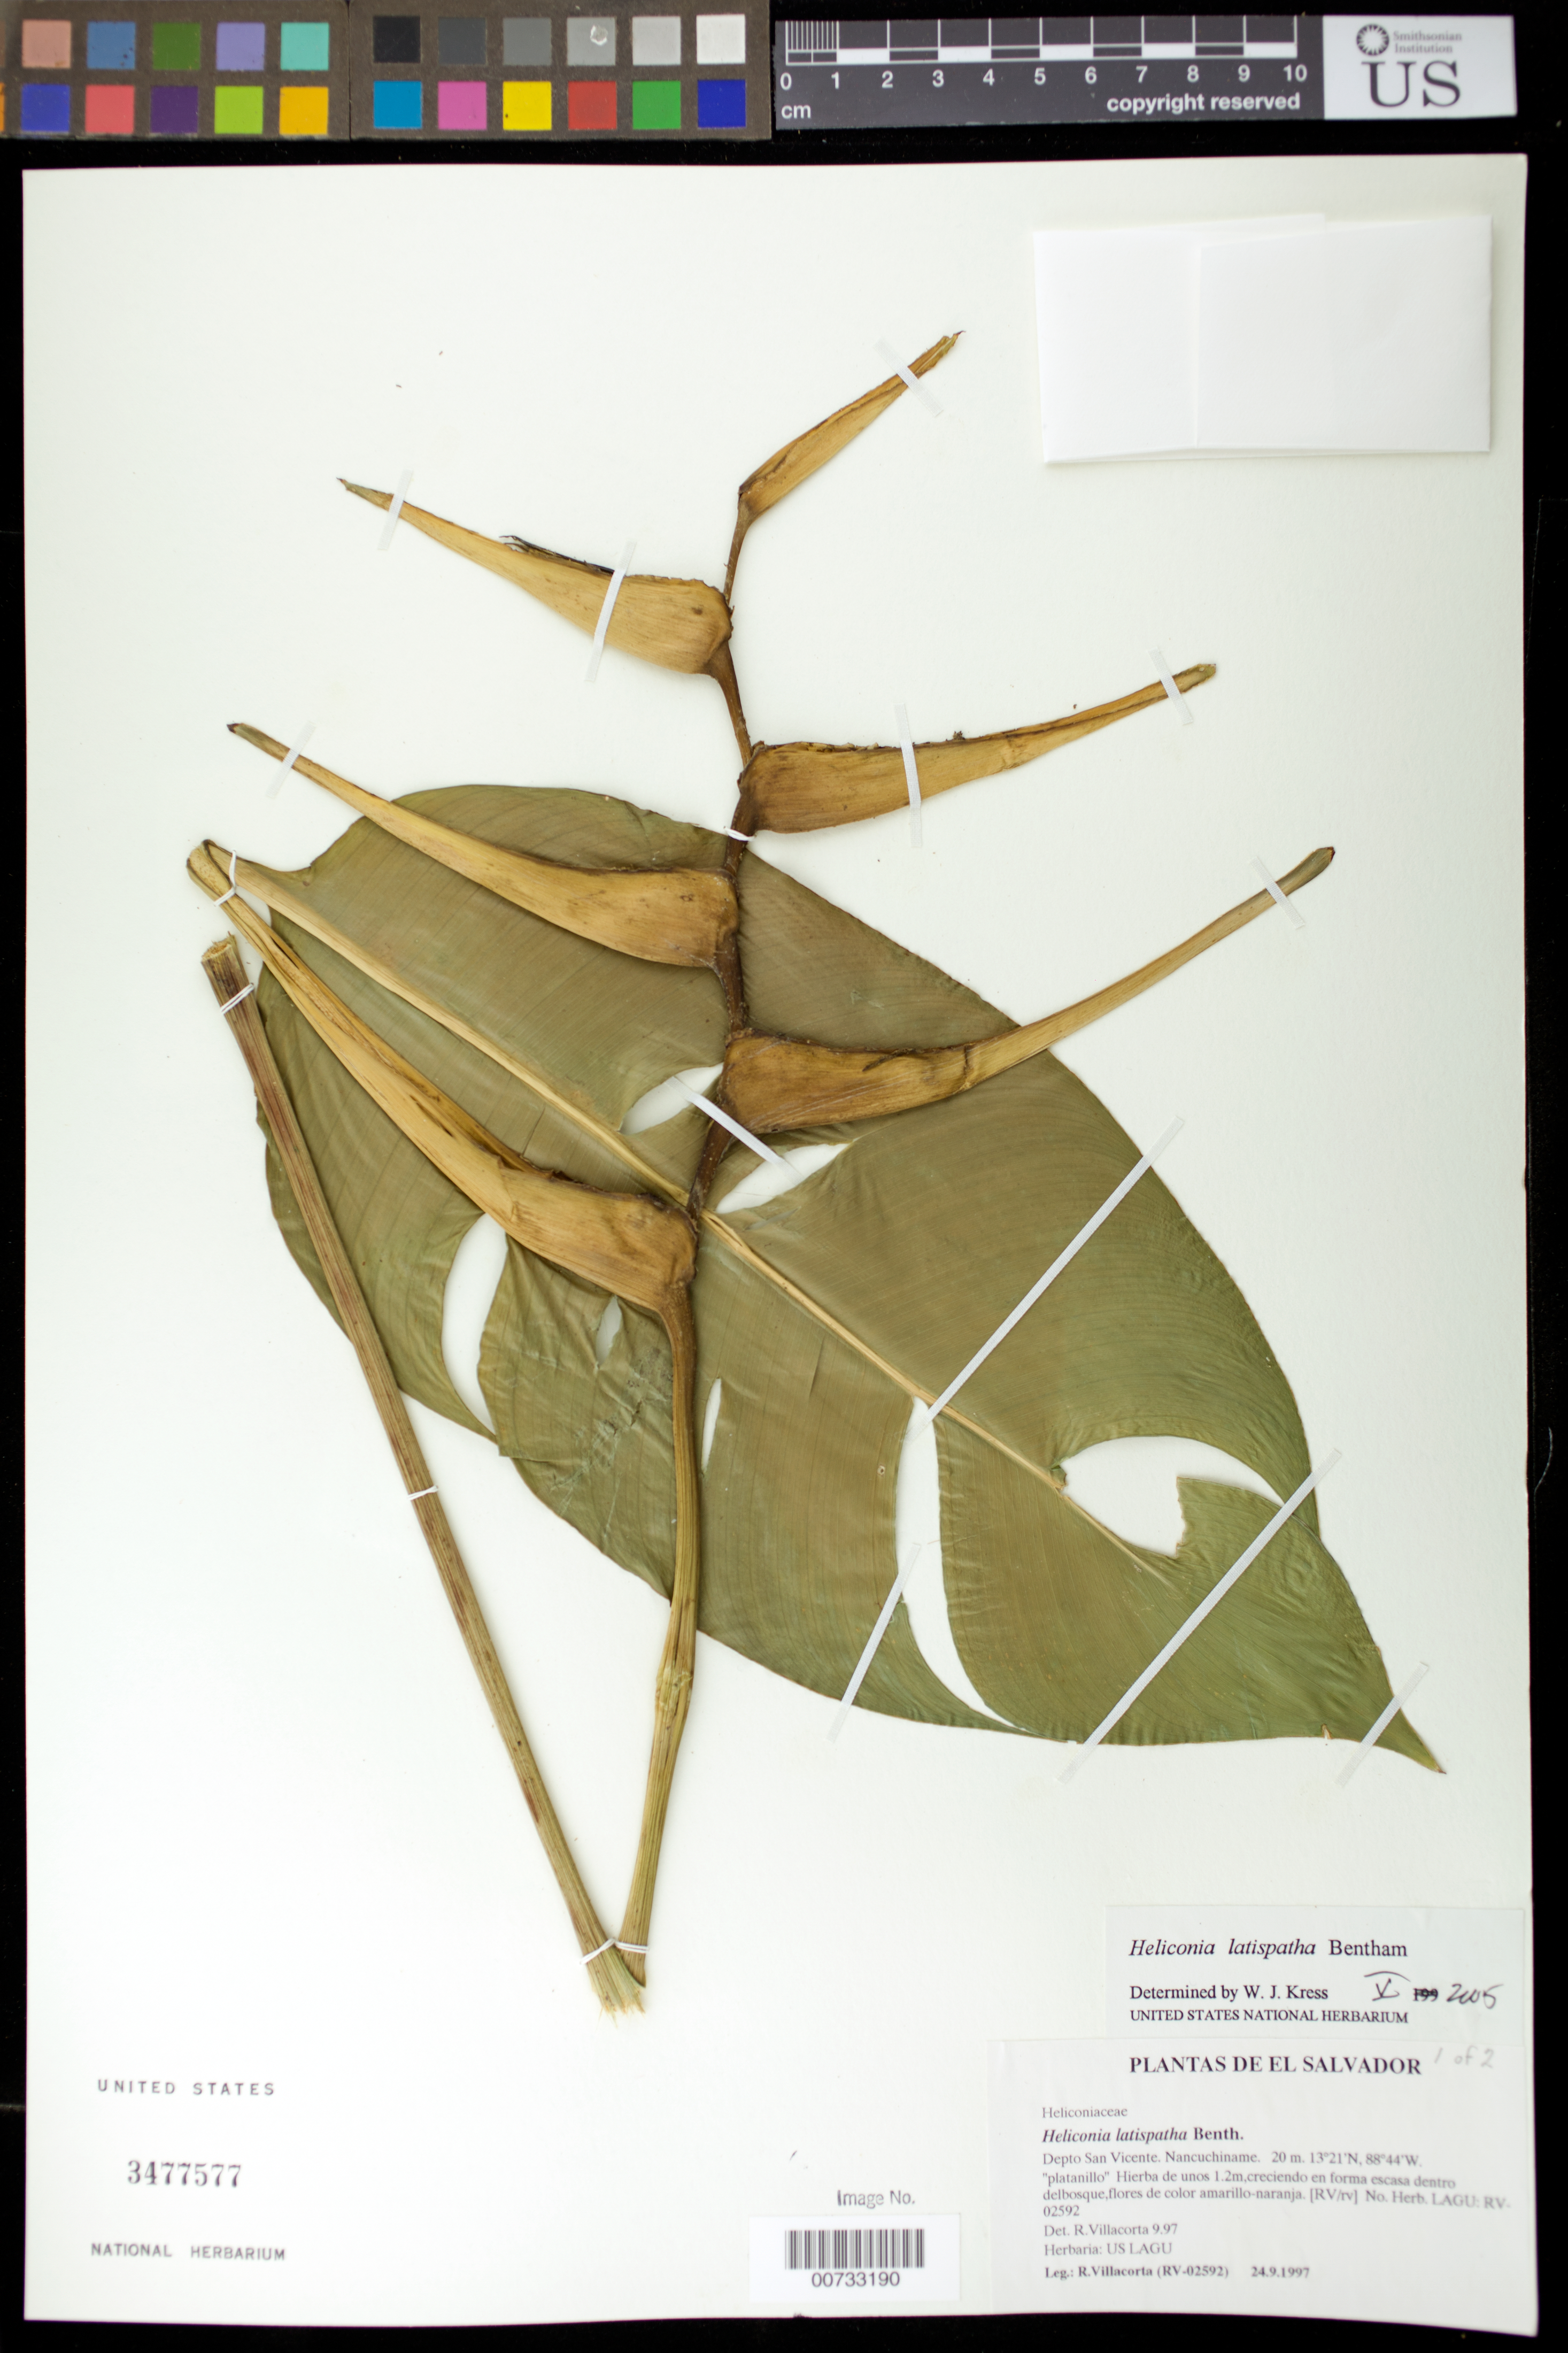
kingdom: Plantae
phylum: Tracheophyta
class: Liliopsida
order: Zingiberales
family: Heliconiaceae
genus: Heliconia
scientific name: Heliconia latispatha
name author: Benth.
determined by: Kress, W. J., (US), Smithsonian Institution - National Museum of Natural History (UNITED STATES)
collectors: R. Villacorta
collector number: RV-02592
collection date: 1997-09-24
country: El Salvador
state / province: San Vincente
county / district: Nancuchiname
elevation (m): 20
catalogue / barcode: US 3477577